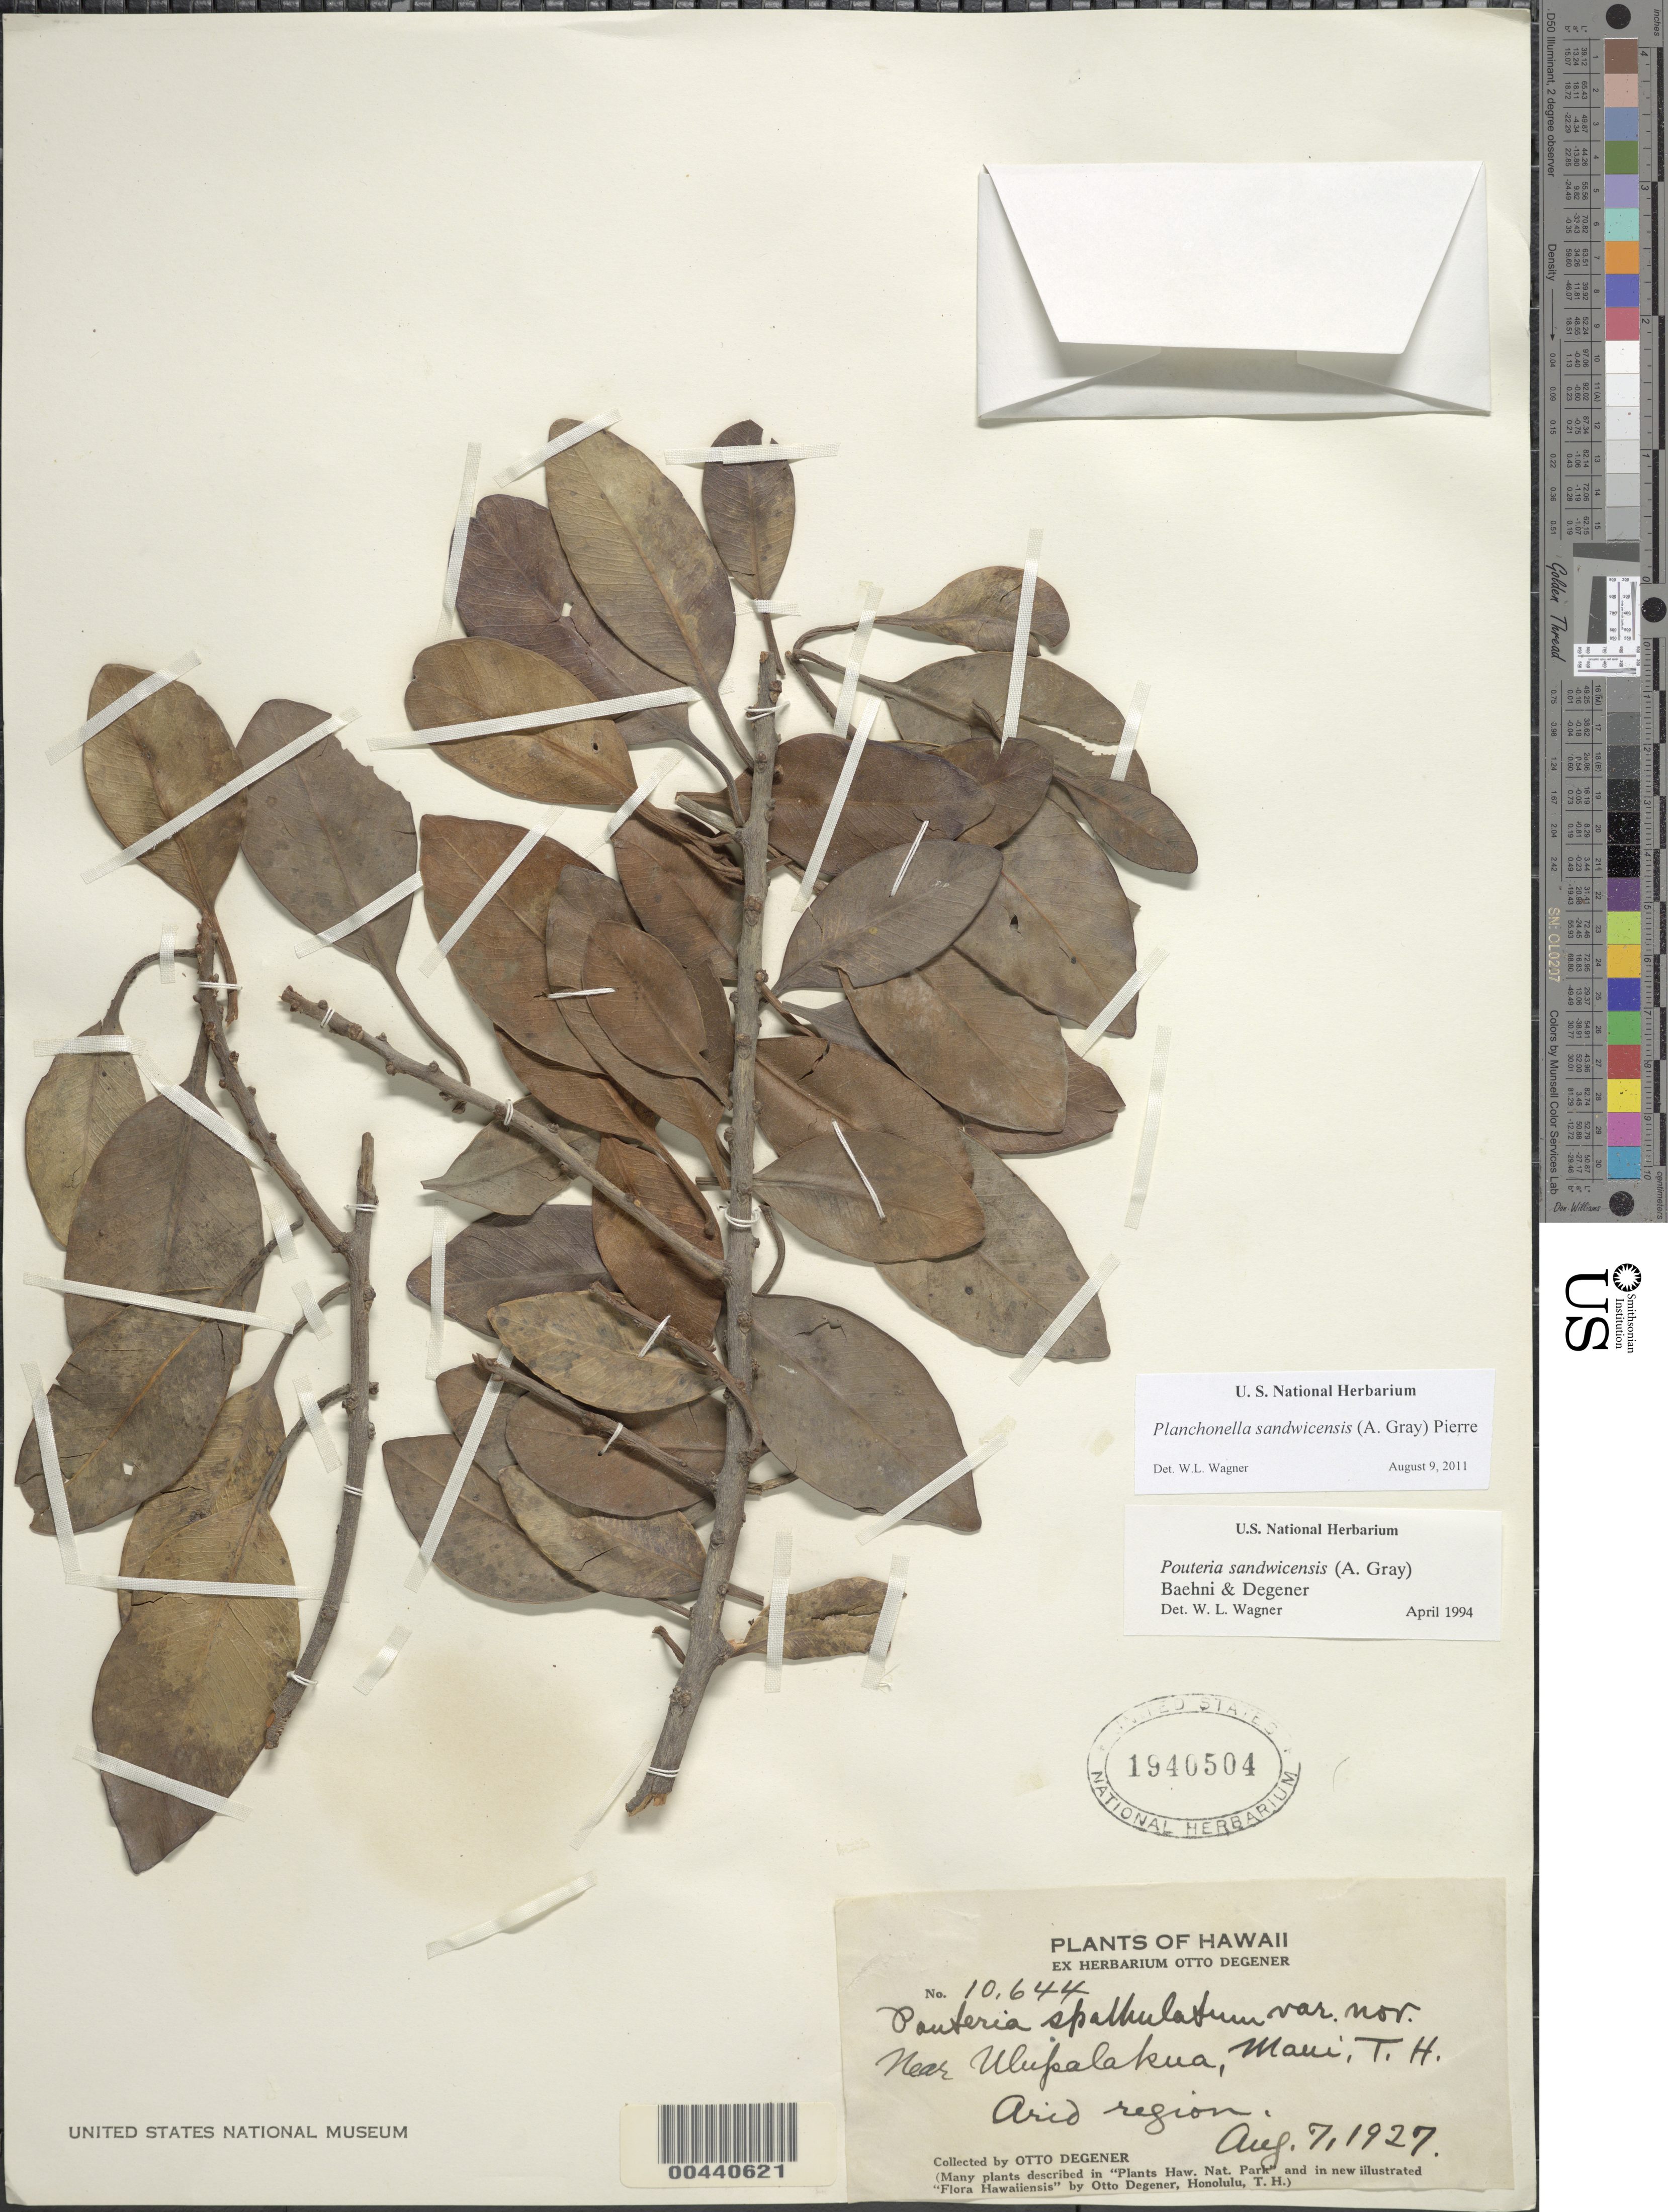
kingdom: Plantae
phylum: Tracheophyta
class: Magnoliopsida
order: Ericales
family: Sapotaceae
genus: Planchonella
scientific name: Planchonella spathulata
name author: (Hillebr.) Pierre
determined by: Wagner, W. L., (BOT), Smithsonian Institution - National Museum of Natural History (UNITED STATES)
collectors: O. Degener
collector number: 10644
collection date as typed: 7 Aug 1927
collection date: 1927-08-07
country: United States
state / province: Hawaii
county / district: Maui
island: Maui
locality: Near Ulupalakua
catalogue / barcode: US 1940504